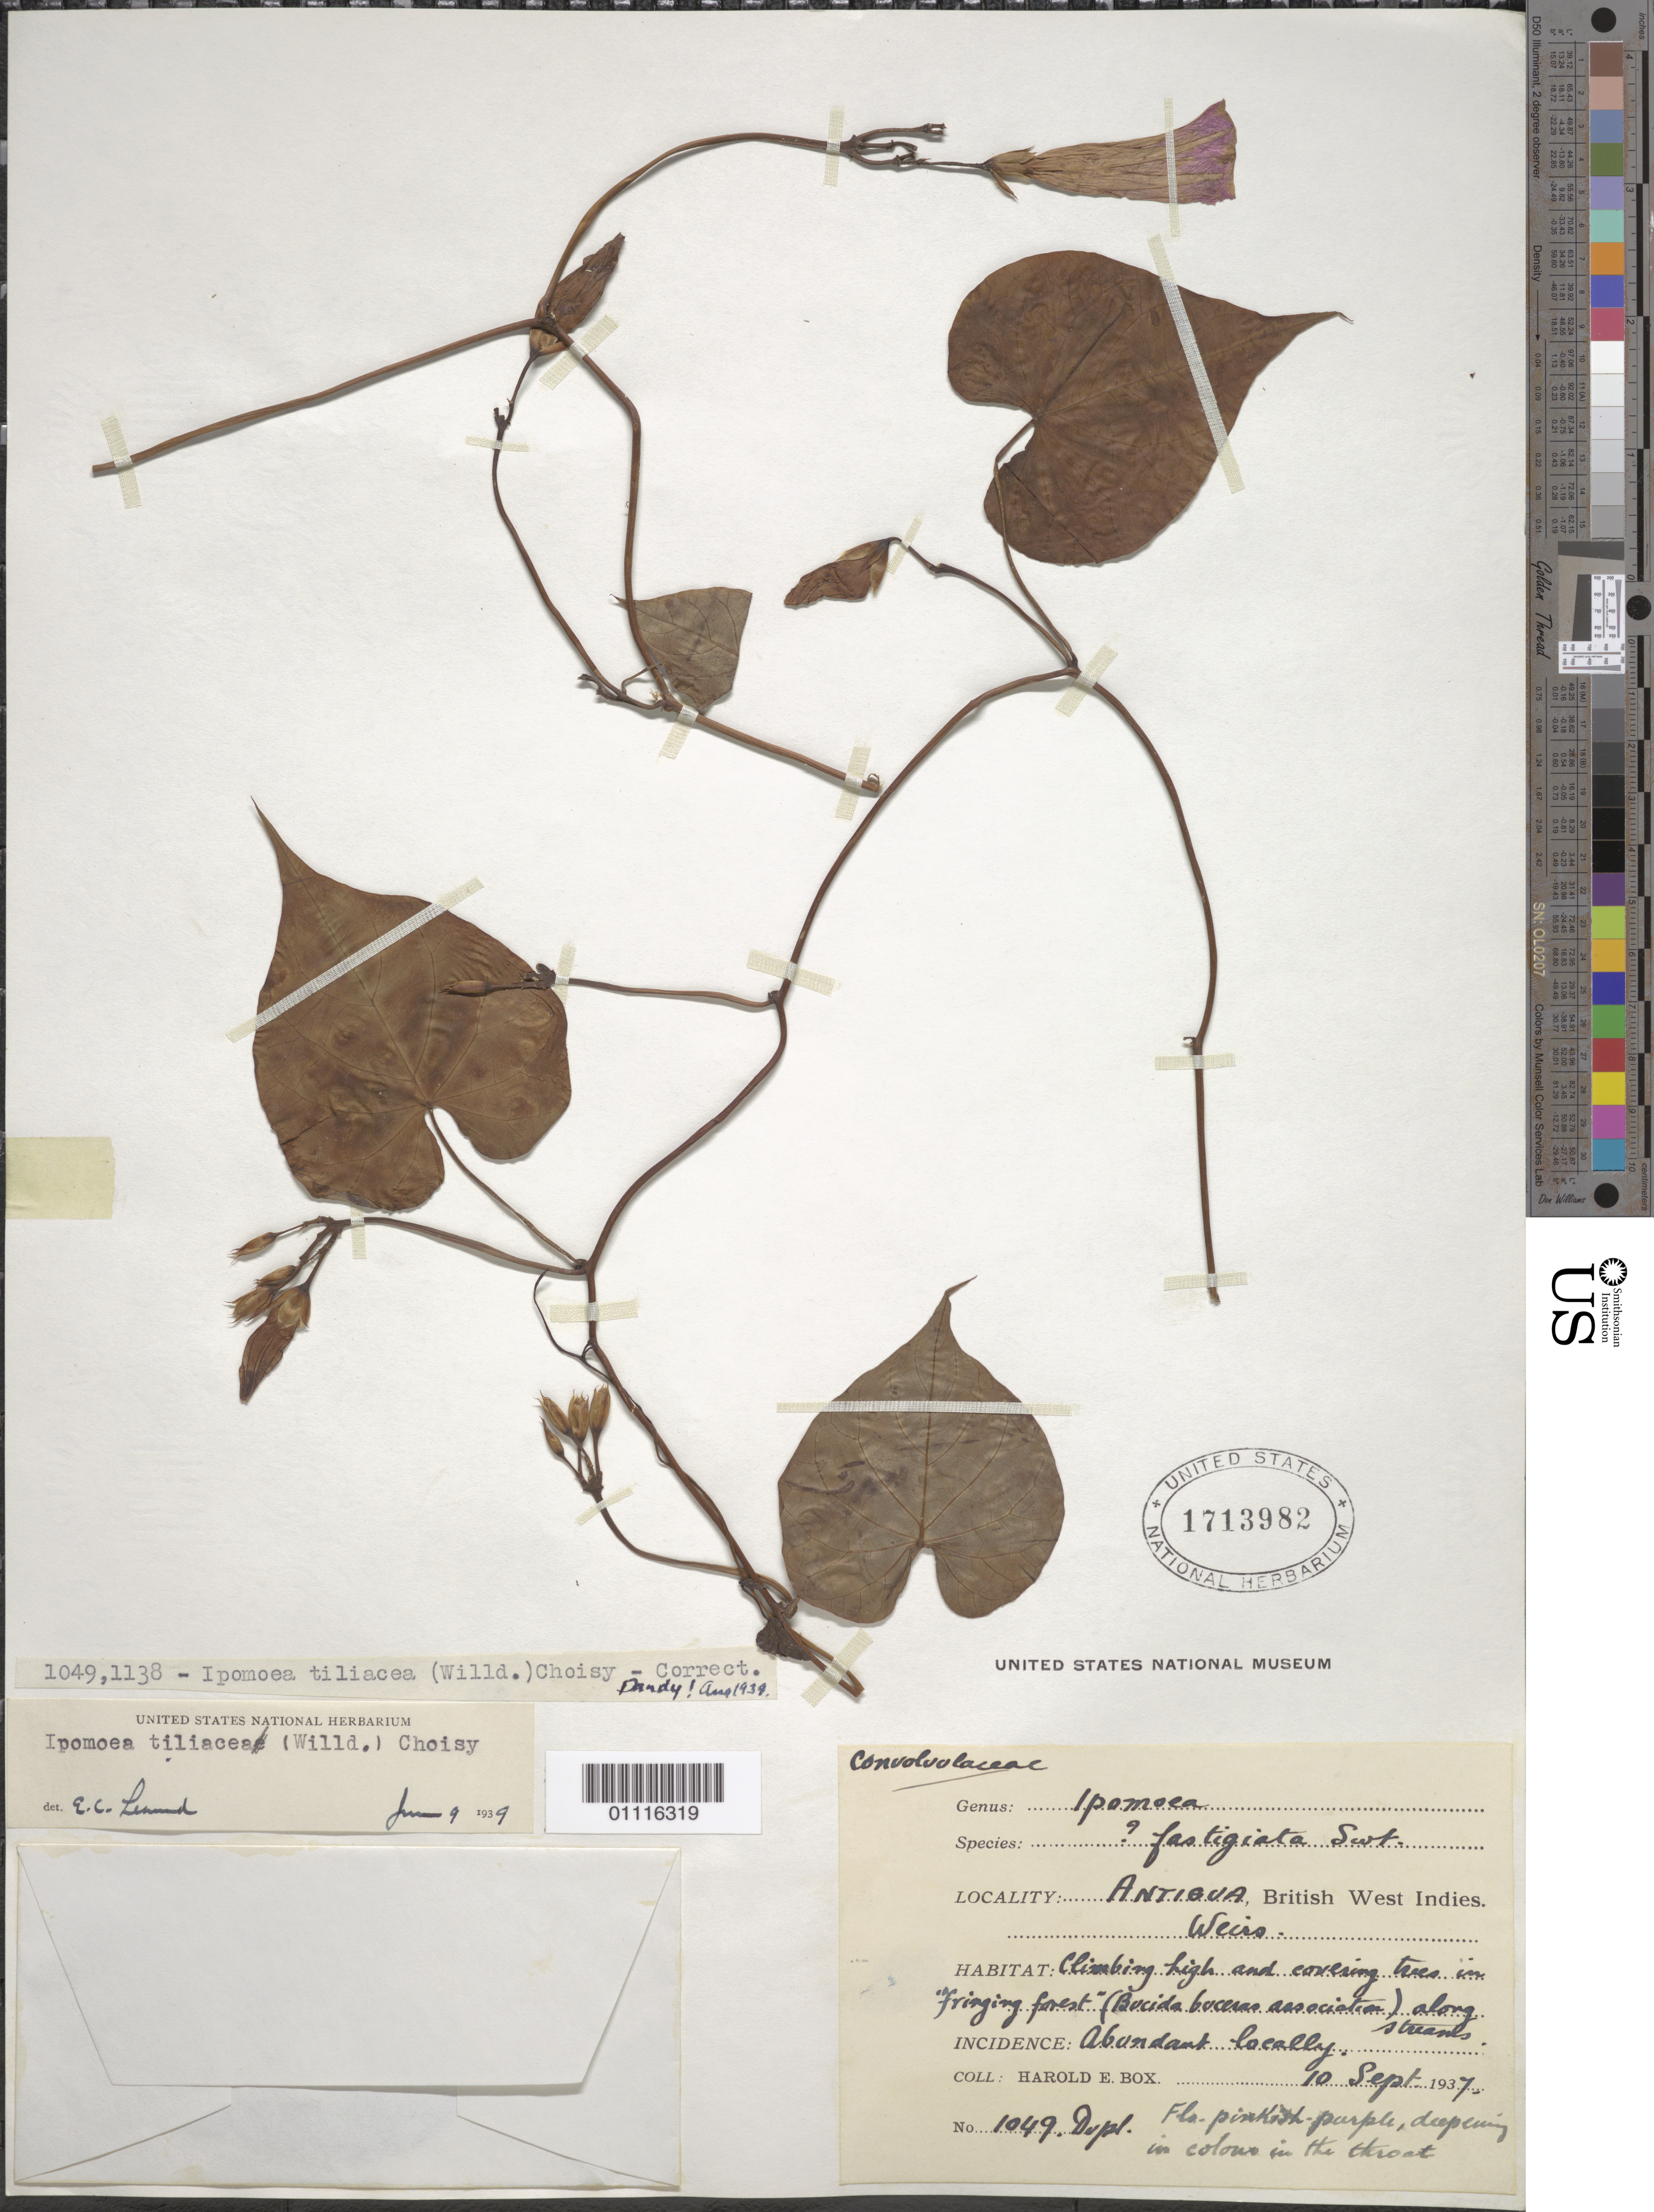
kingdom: Plantae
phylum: Tracheophyta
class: Magnoliopsida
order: Solanales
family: Convolvulaceae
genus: Ipomoea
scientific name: Ipomoea tiliacea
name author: (Willd.) Choisy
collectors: H. E. Box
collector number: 1049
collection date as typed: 10 Sep 1937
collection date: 1937-09-10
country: Antigua and Barbuda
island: Antigua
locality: Weiss. In fringing forest. (Bucida buceeras association) along streams.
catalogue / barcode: US 1713982